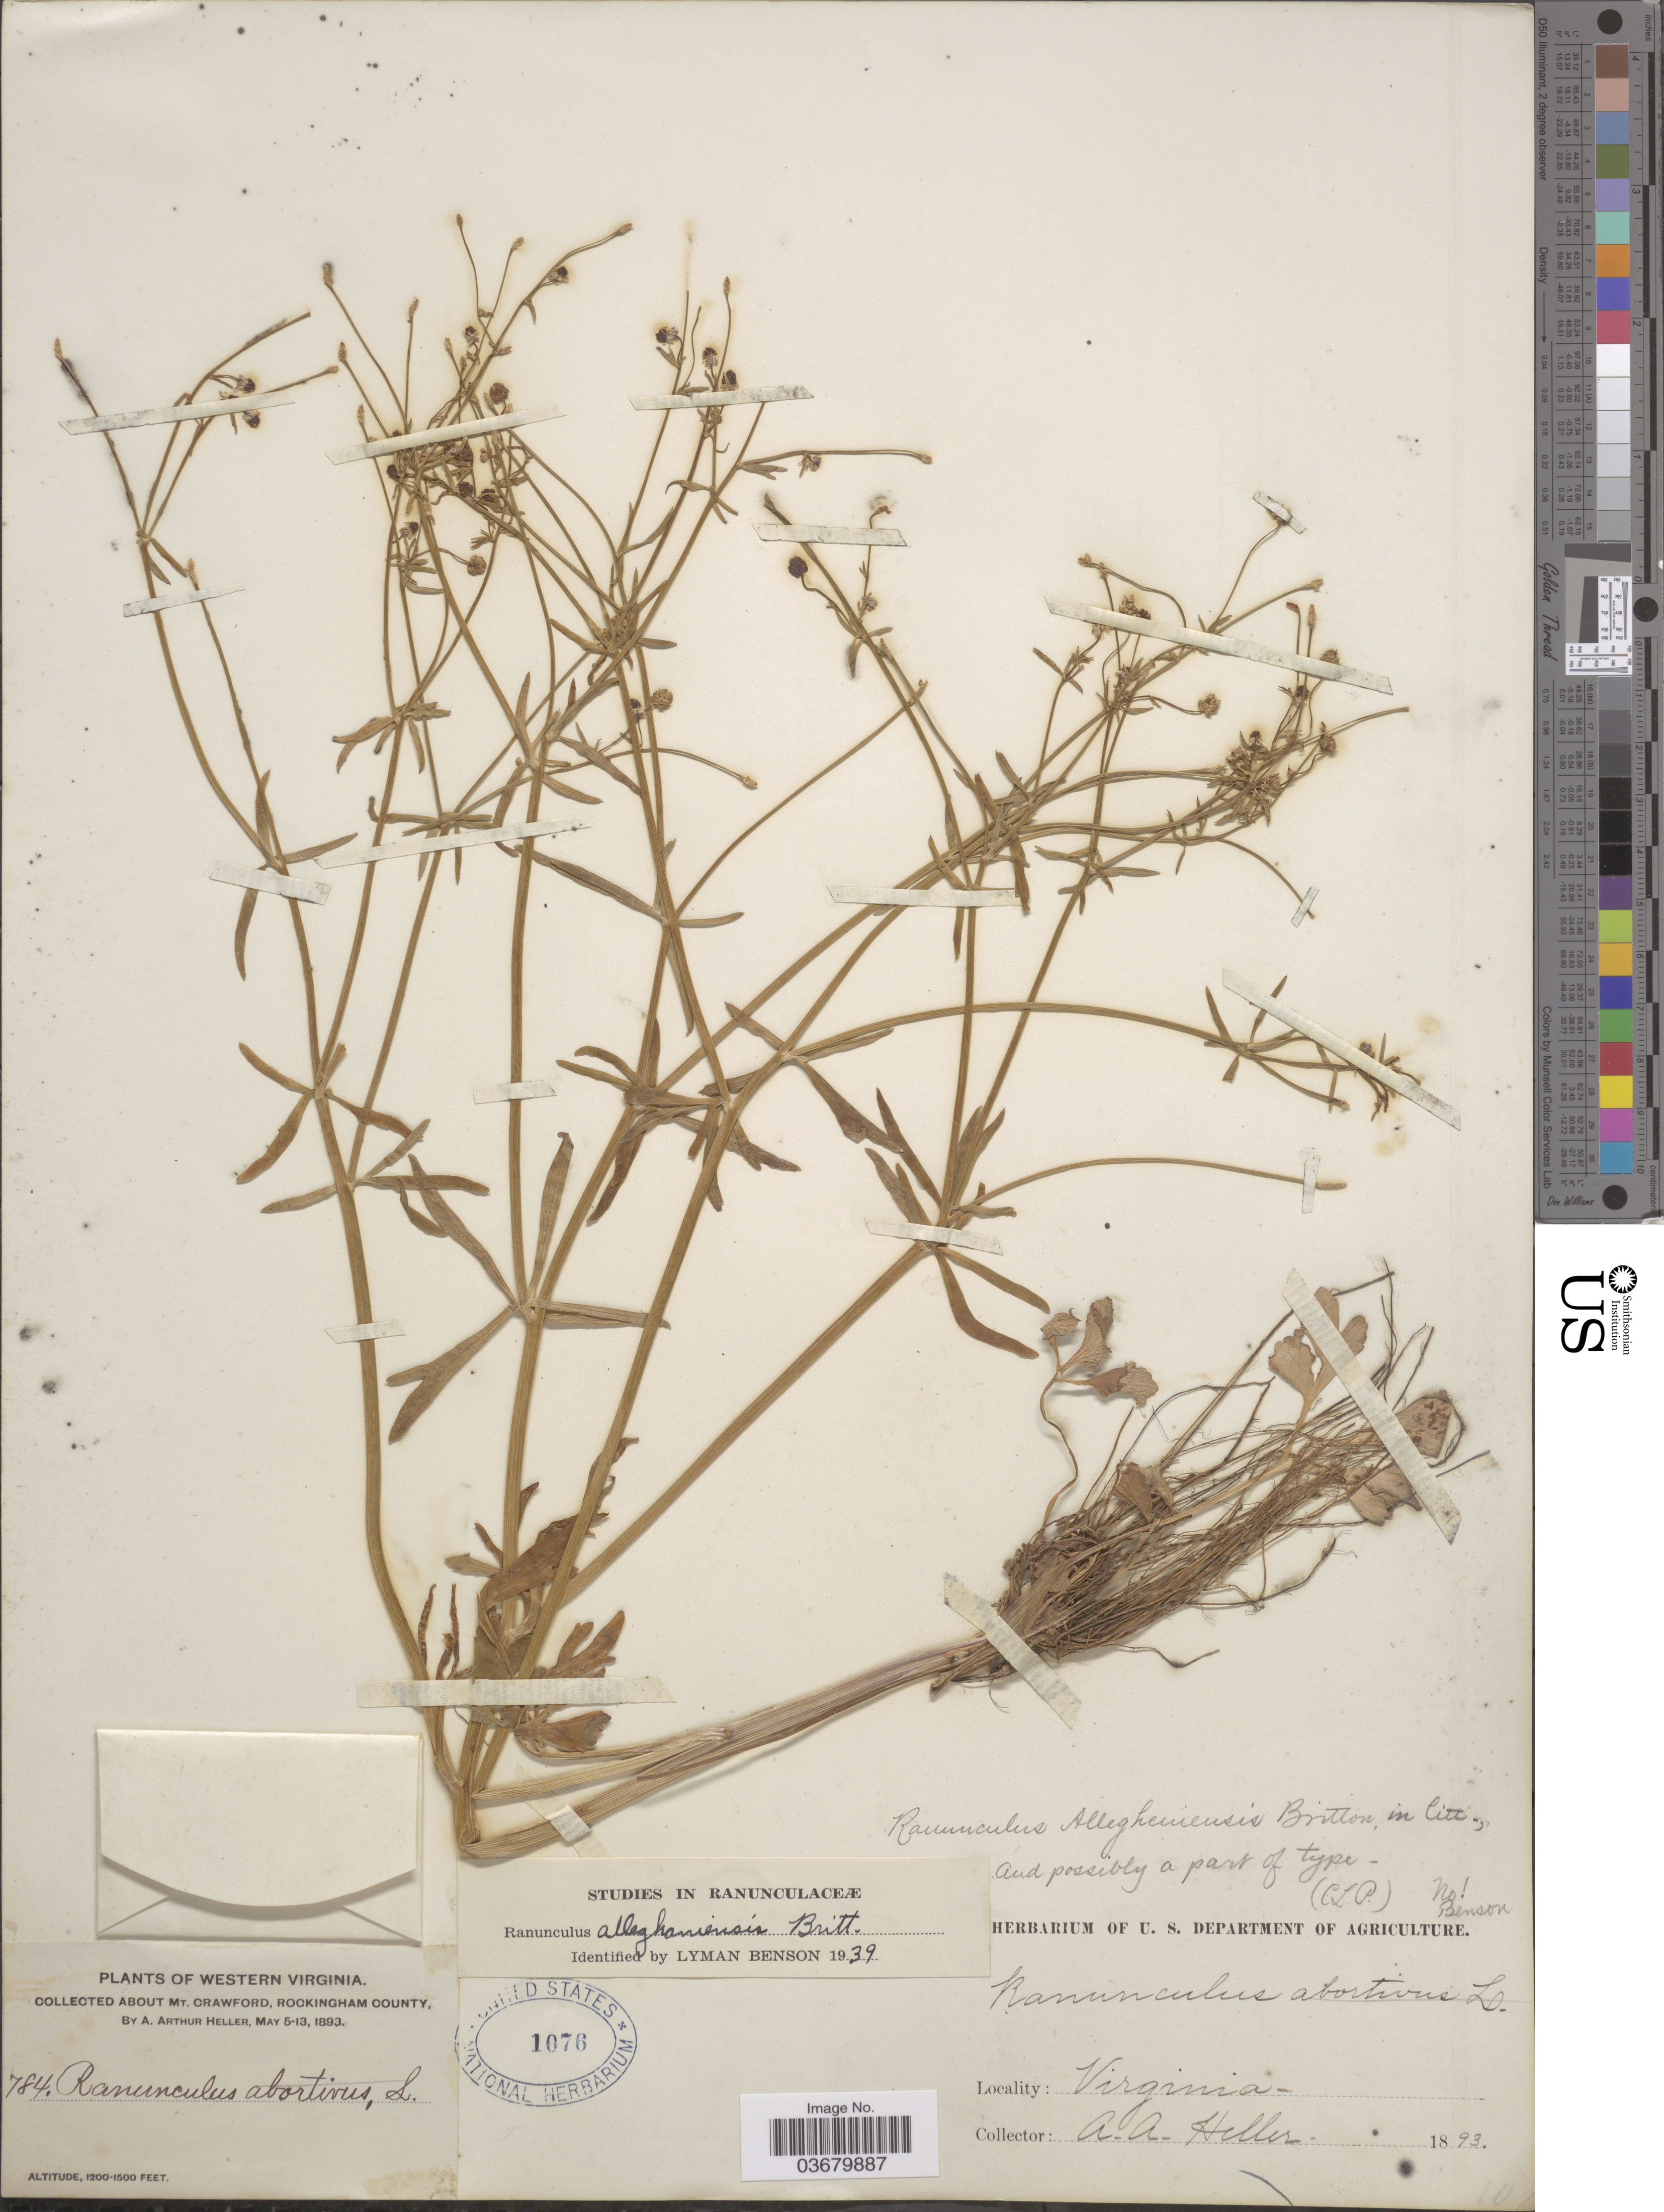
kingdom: Plantae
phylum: Tracheophyta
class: Magnoliopsida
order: Ranunculales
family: Ranunculaceae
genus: Ranunculus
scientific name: Ranunculus allegheniensis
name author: Britton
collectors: A. A. Heller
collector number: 784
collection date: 1893-05-05/1893-05-13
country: United States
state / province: Virginia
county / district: Rockingham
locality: Western Virginia. About Mt. Crawford, Rockingham County.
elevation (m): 366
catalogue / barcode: US 1076